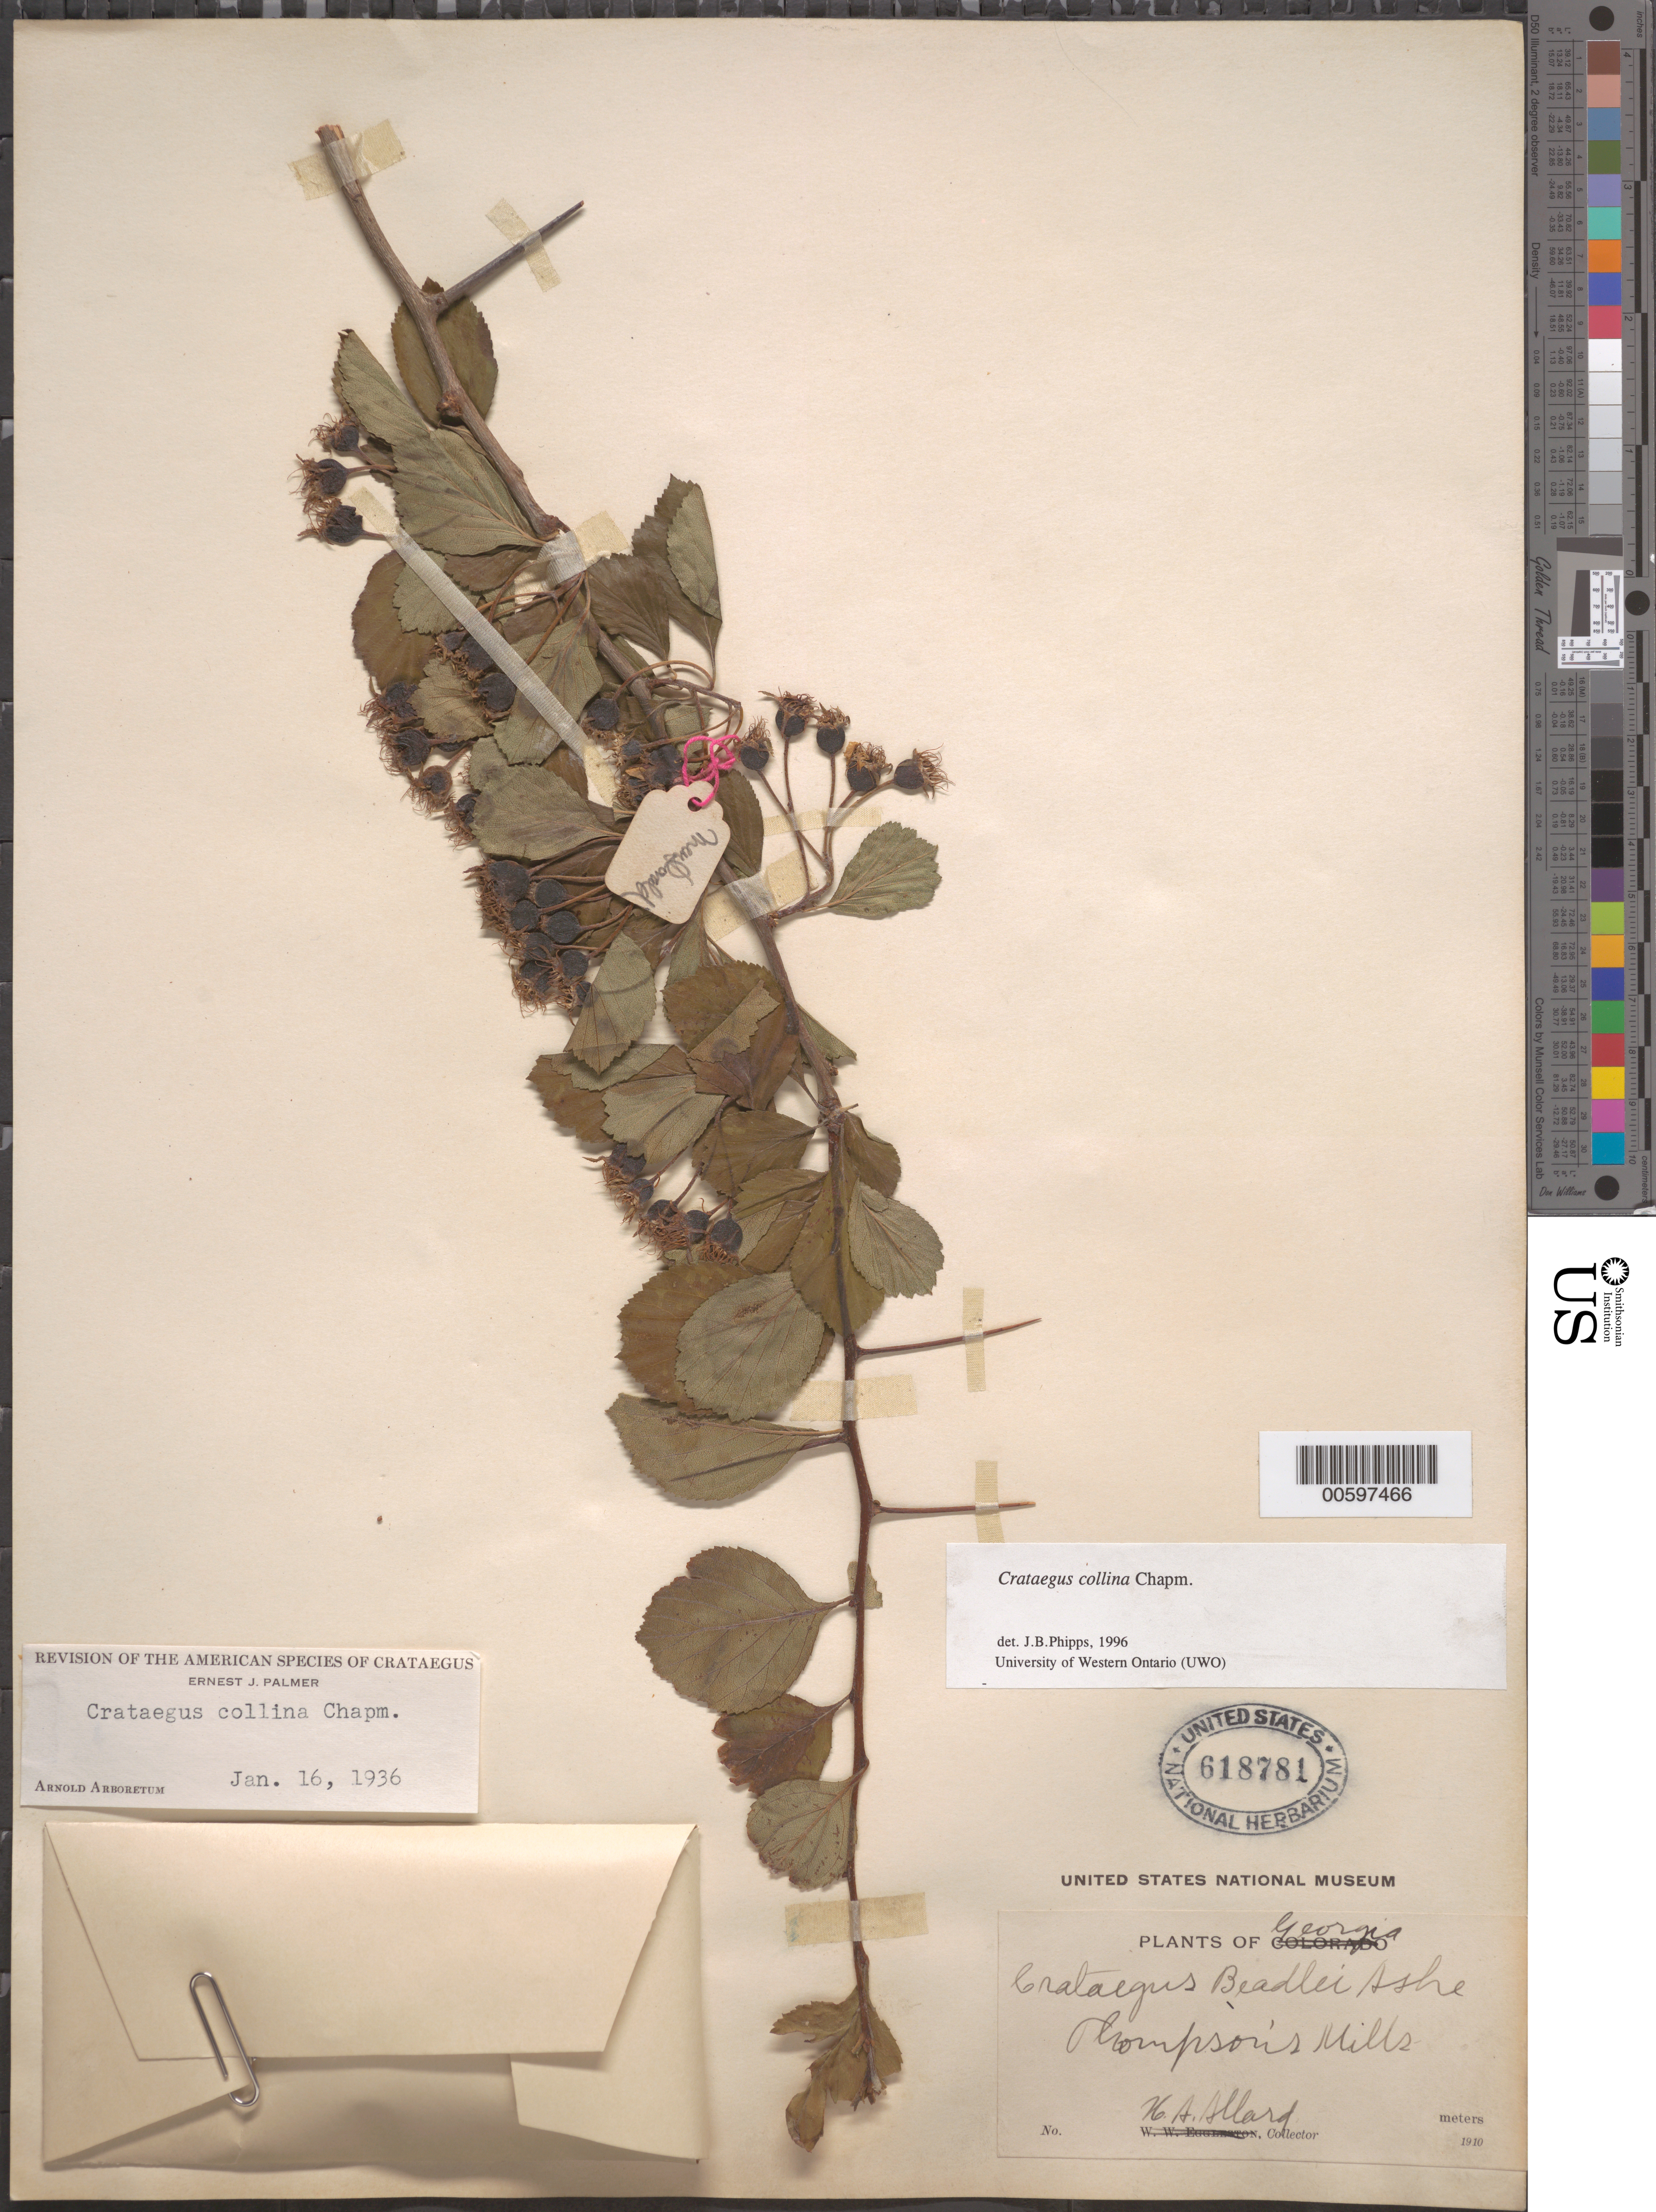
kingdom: Plantae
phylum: Tracheophyta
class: Magnoliopsida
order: Rosales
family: Rosaceae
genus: Crataegus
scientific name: Crataegus collina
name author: Chapm.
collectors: H. A. Allard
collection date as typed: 02 May 1910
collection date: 1910-05-02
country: United States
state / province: Georgia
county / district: Gwinnett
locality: Thompson's Mills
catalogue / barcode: US 618781